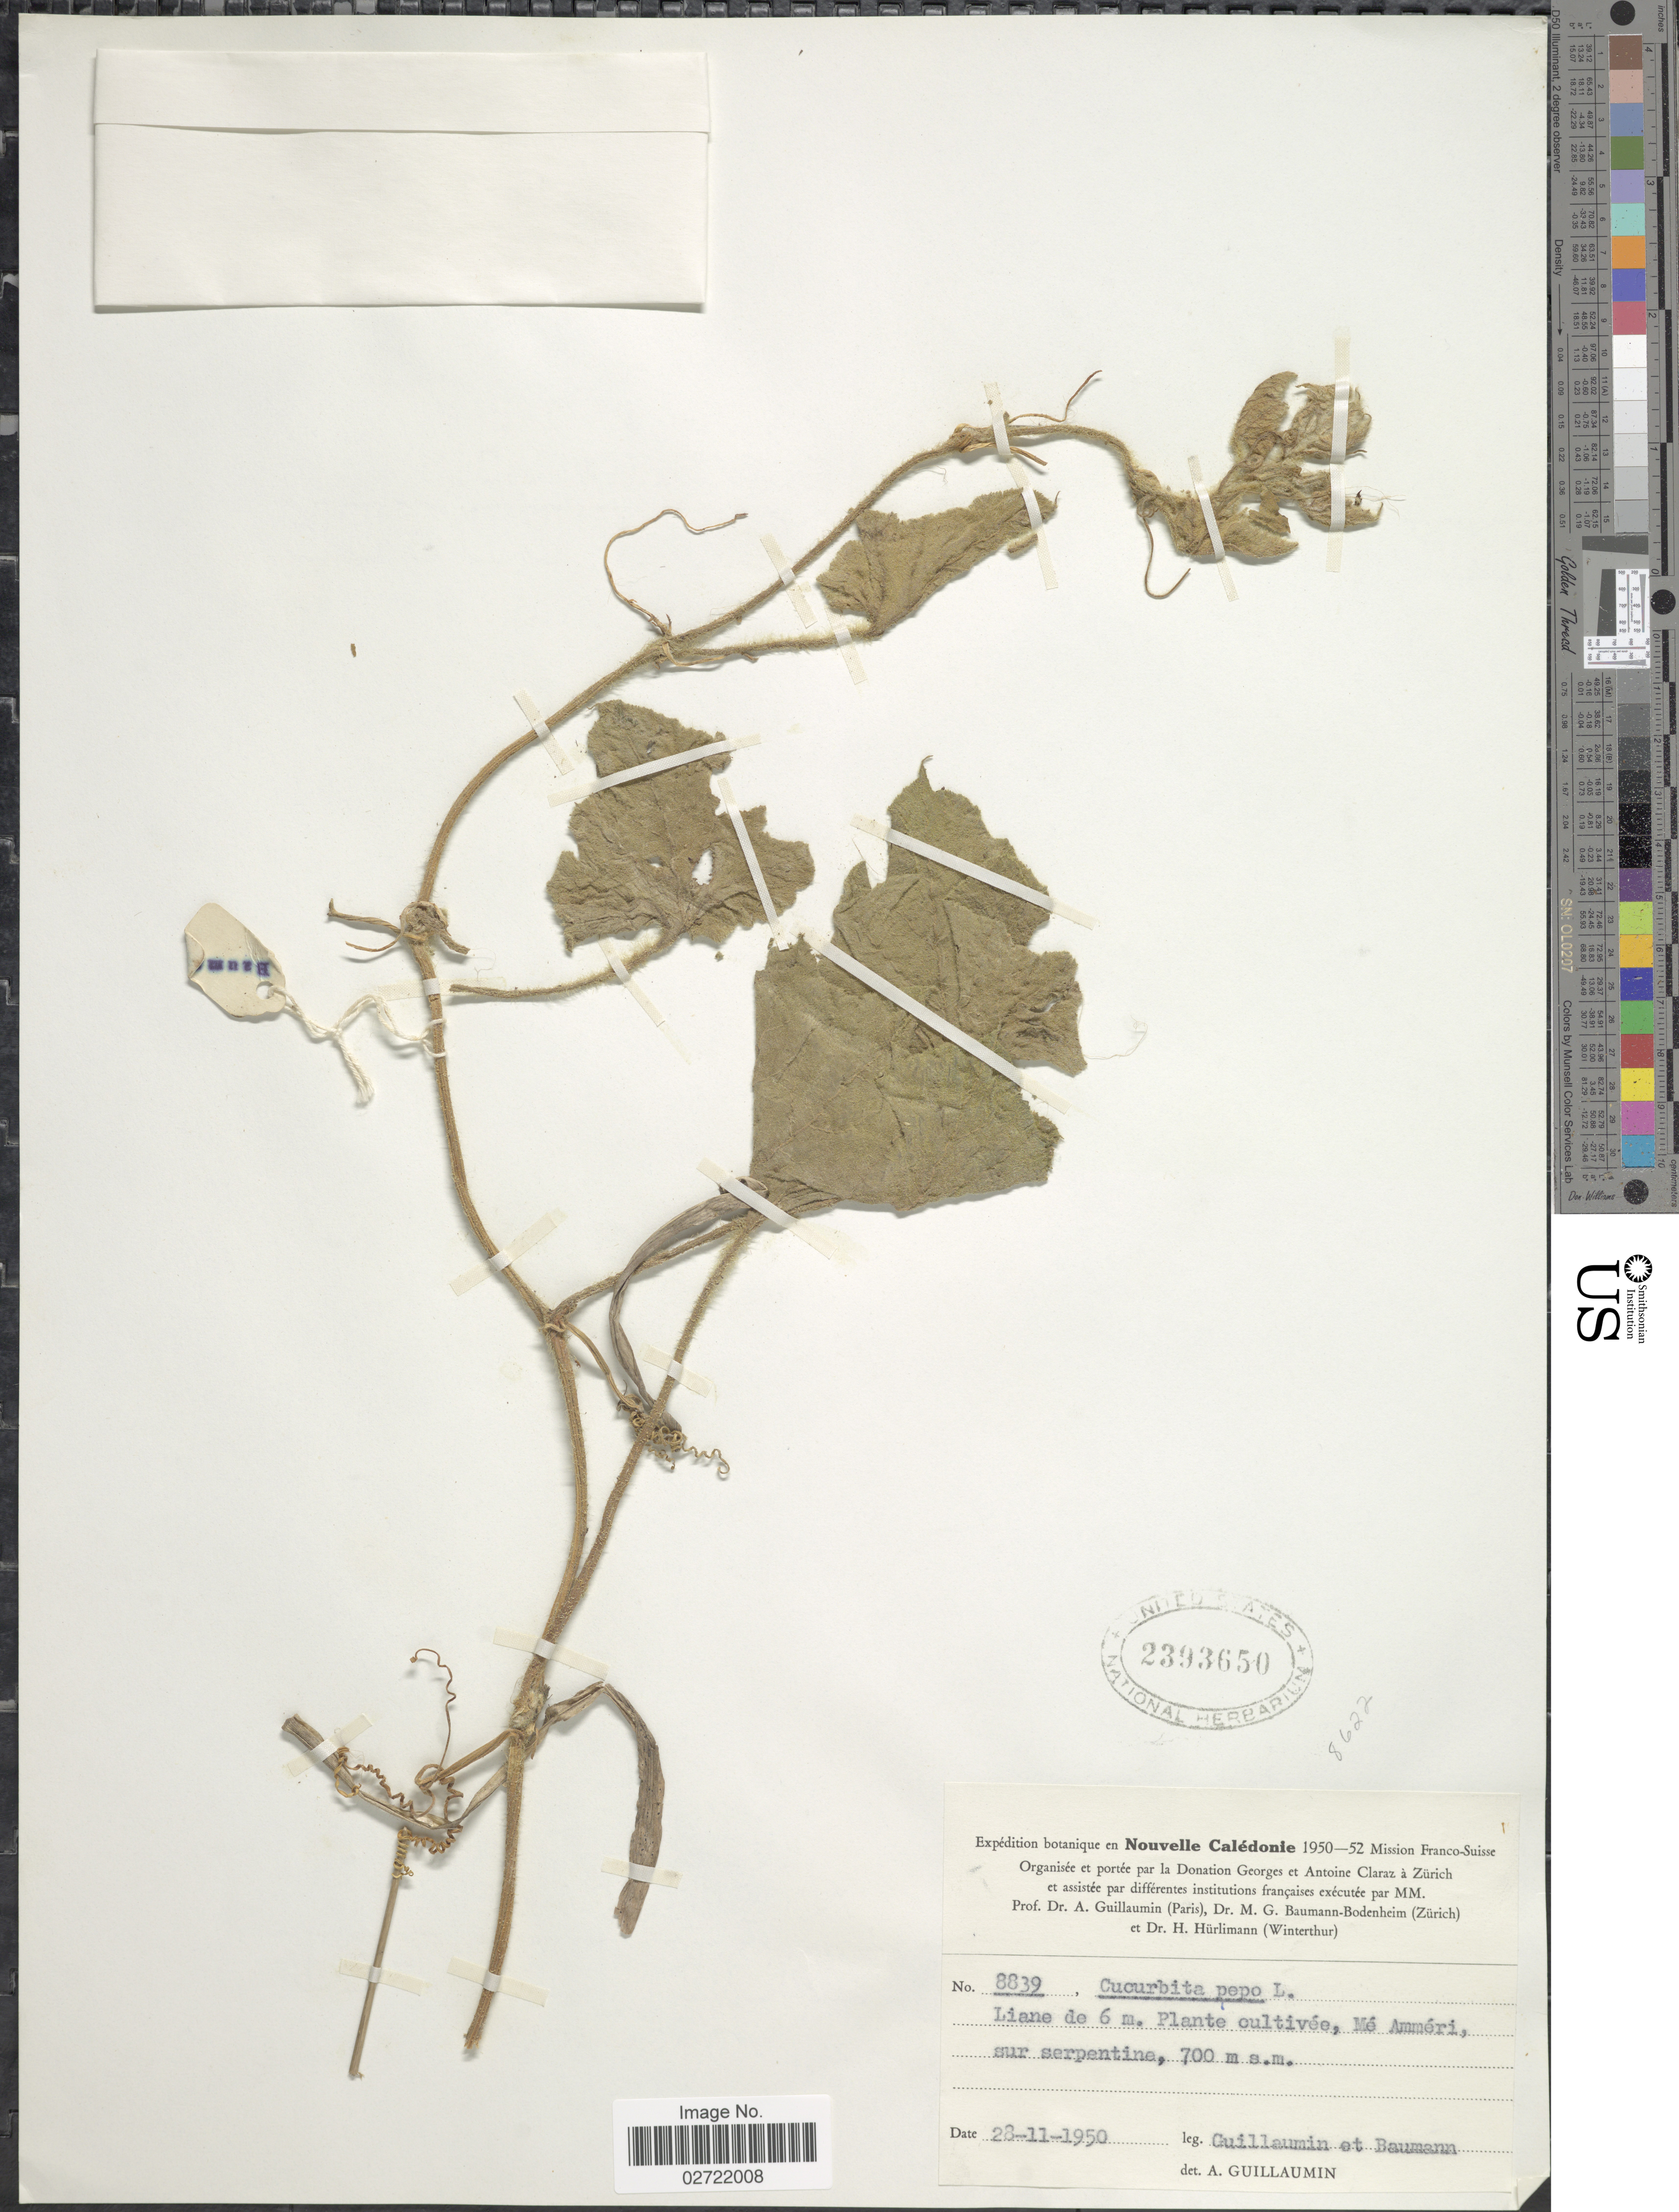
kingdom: Plantae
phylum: Tracheophyta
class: Magnoliopsida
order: Cucurbitales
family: Cucurbitaceae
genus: Cucurbita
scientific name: Cucurbita pepo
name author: L.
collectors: A. Guillaumin & M. G. Baumann-Bodenheim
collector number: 8839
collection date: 1950-11-28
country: New Caledonia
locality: Mé Amméri, sur serpentine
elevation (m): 700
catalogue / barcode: US 2393650